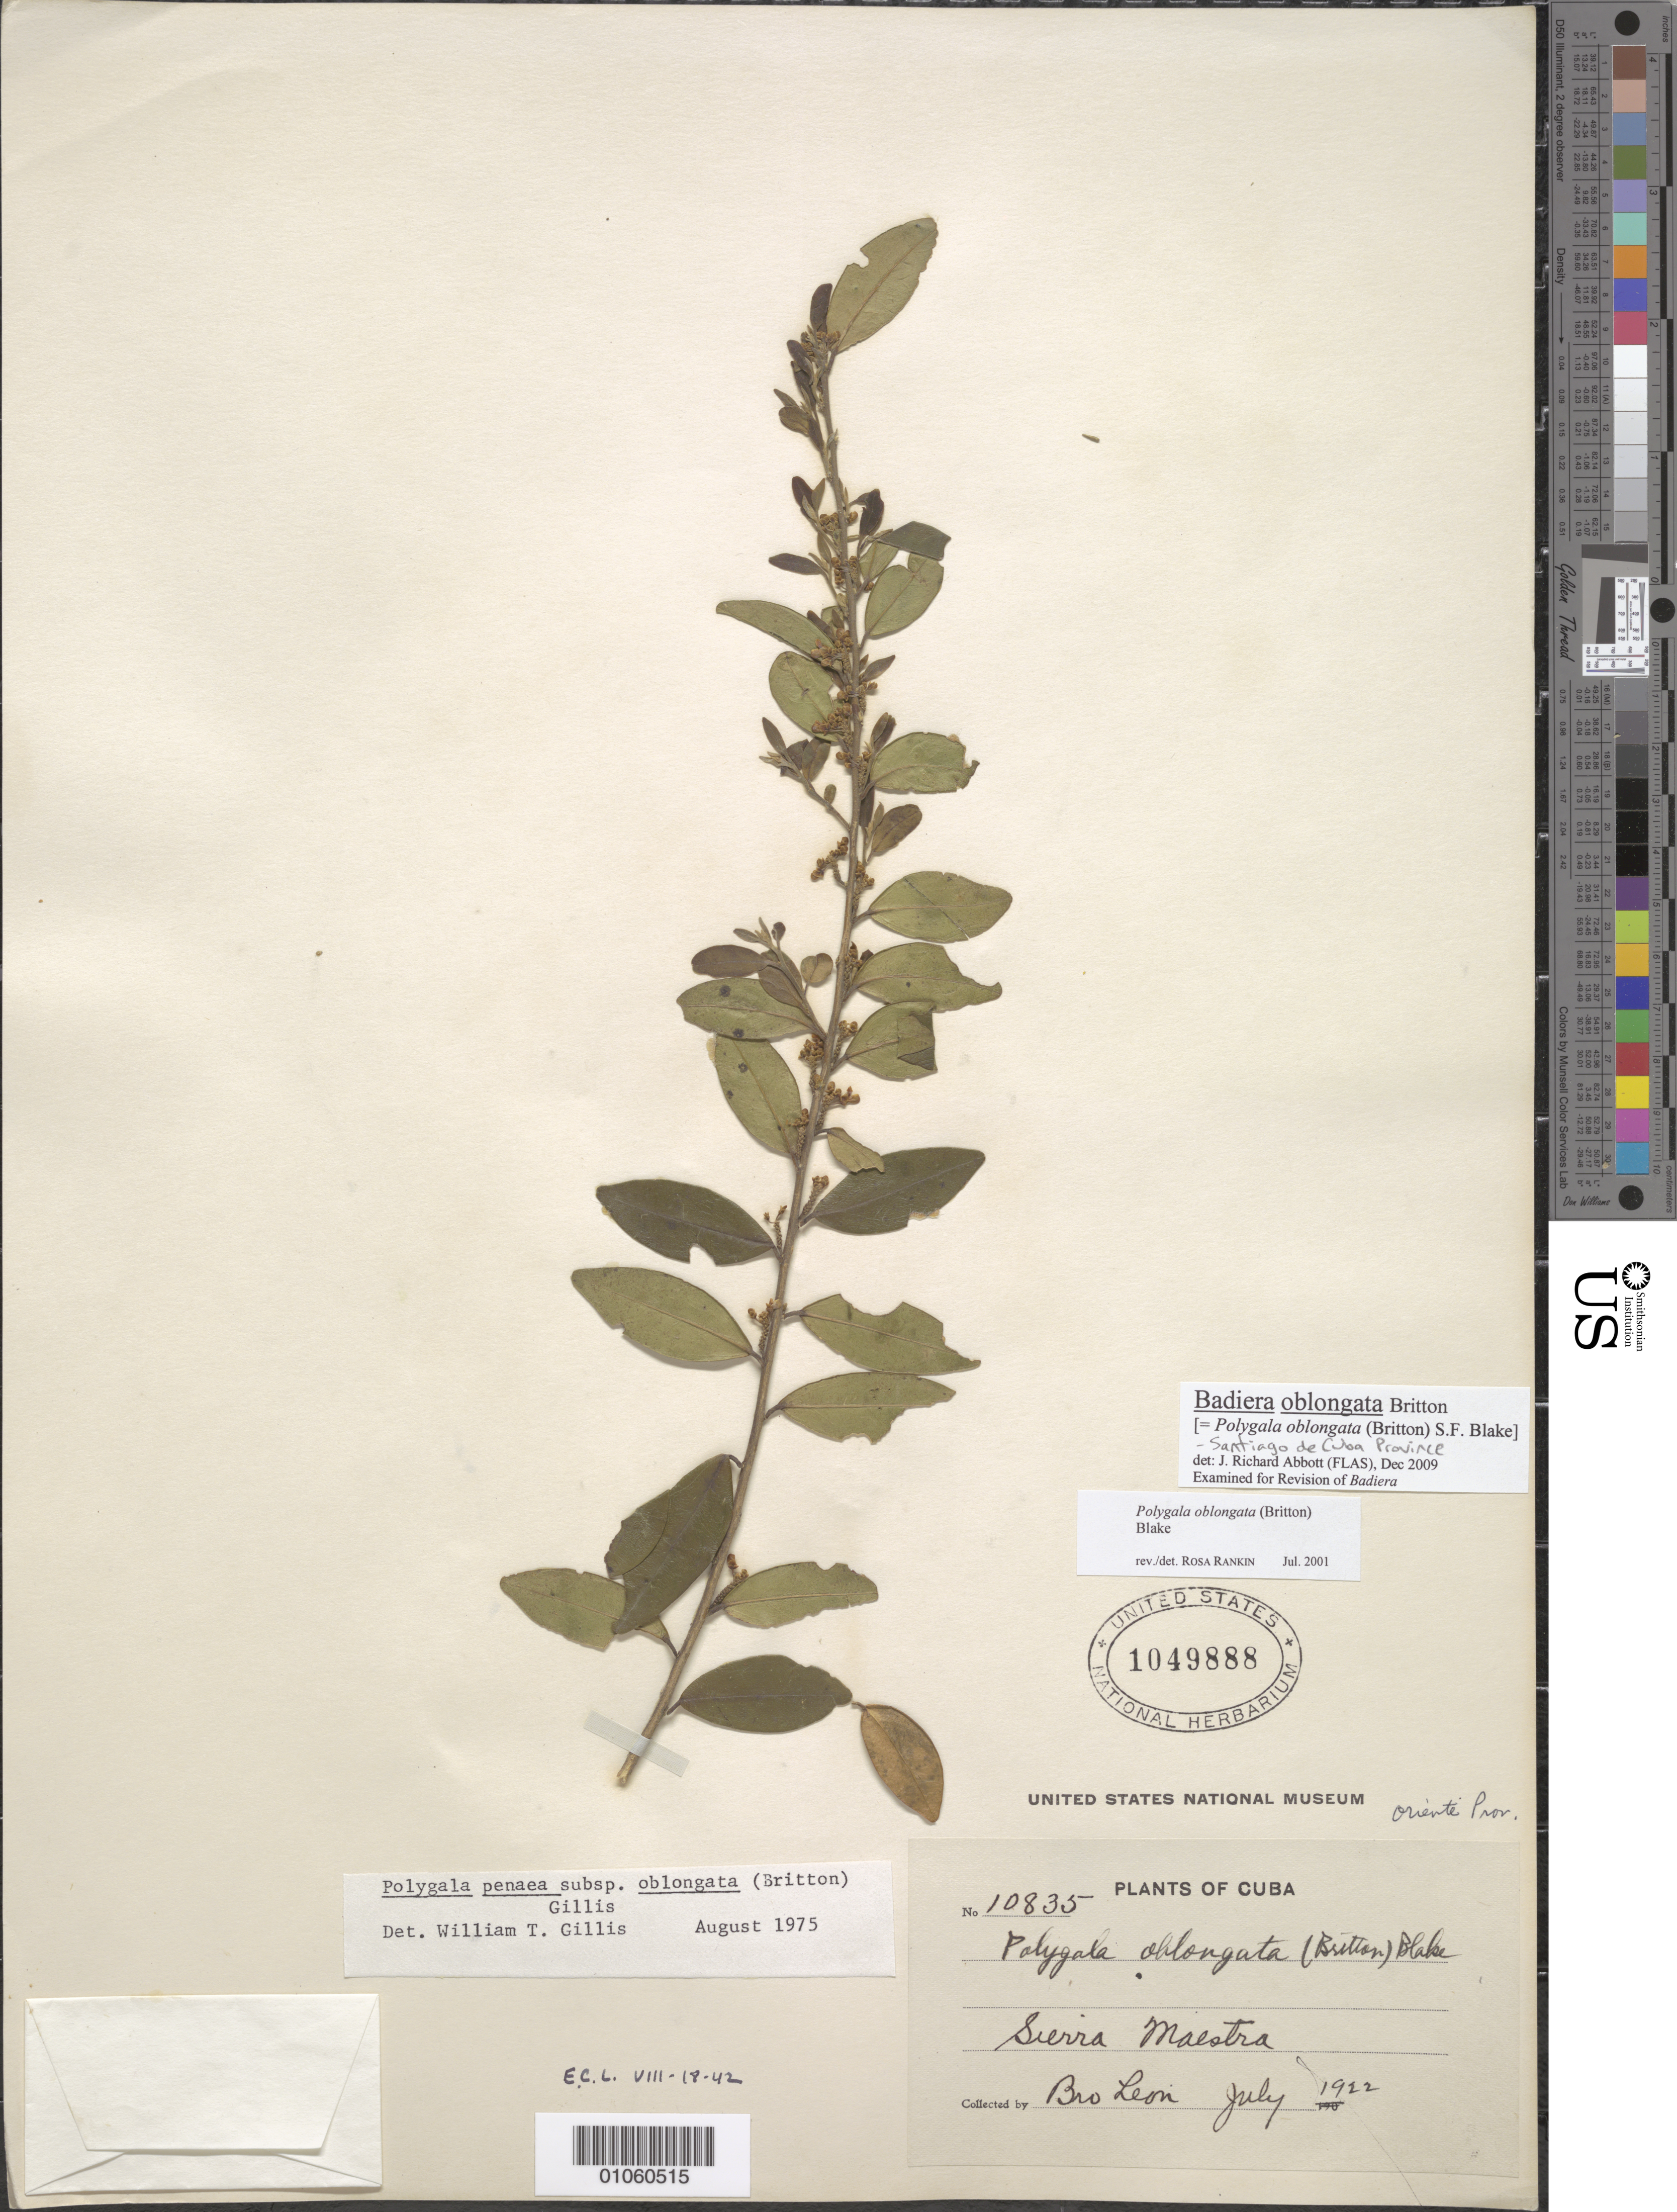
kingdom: Plantae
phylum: Tracheophyta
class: Magnoliopsida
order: Fabales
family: Polygalaceae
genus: Badiera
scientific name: Badiera oblongata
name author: Britton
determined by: Abbott, J. R., (FLAS)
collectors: Bro. León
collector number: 10835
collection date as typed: Jul 1922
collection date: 1922-07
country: Cuba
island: Cuba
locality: Sierra Maestra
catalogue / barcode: US 1049888